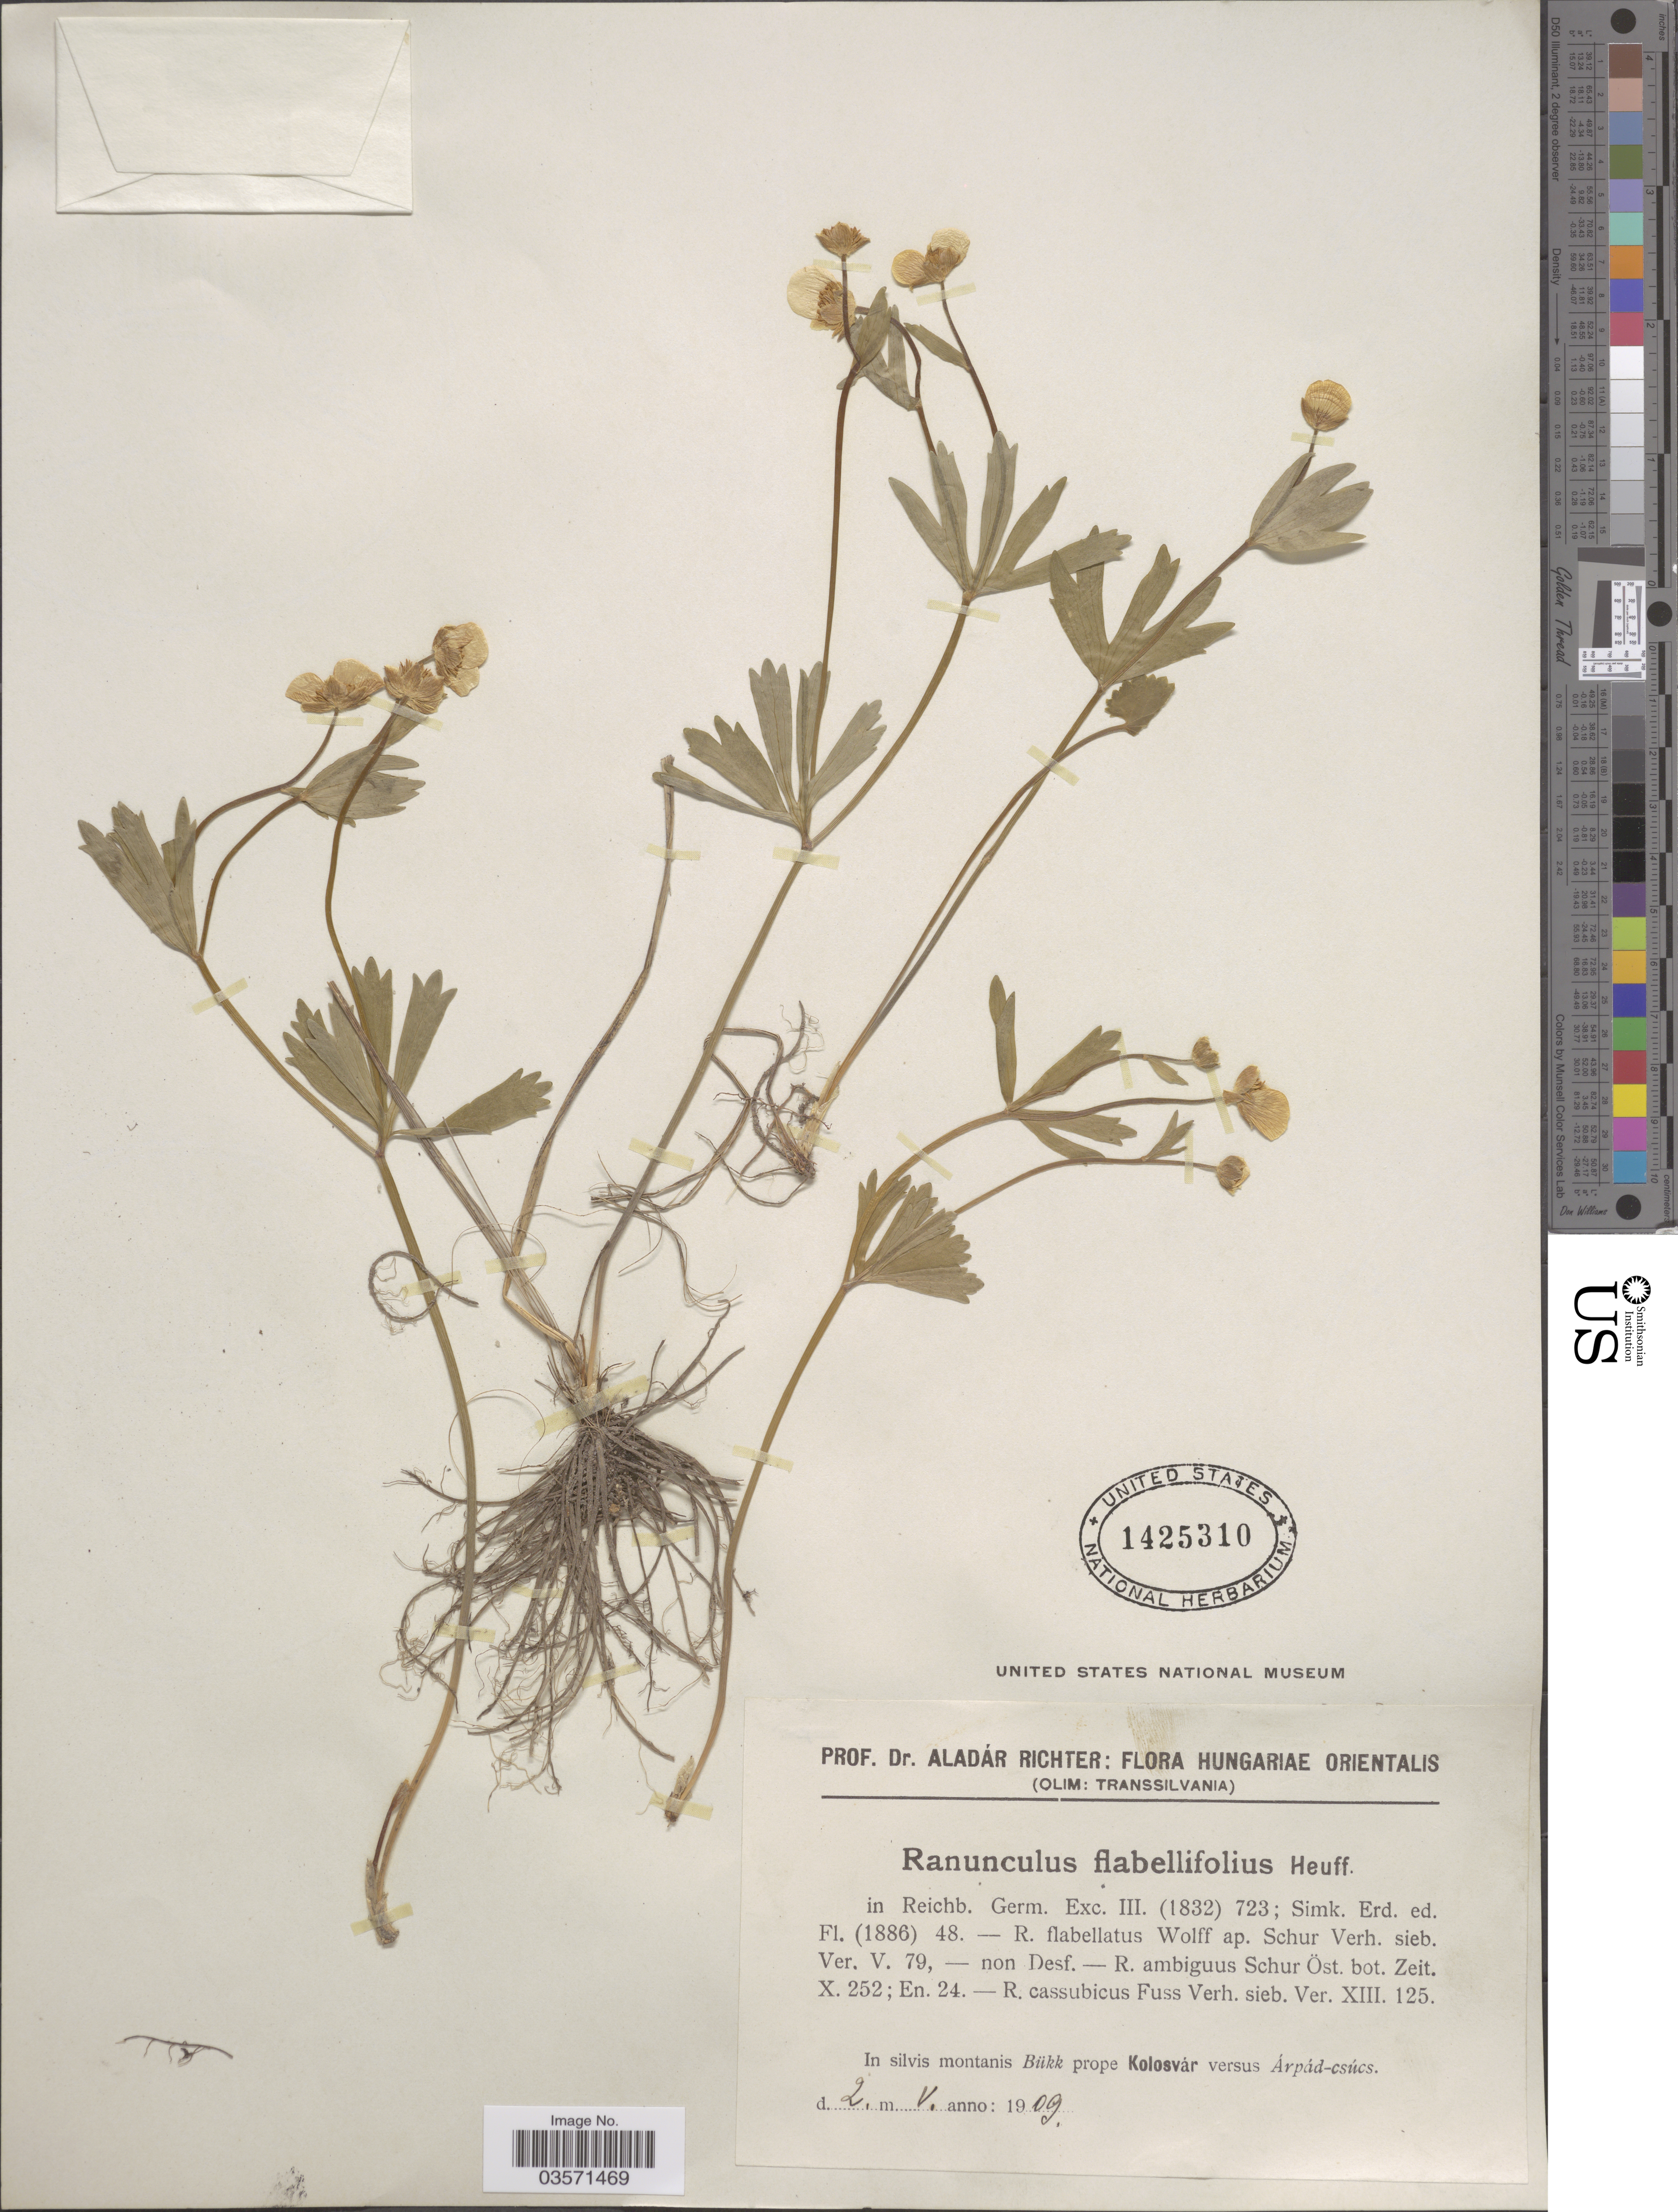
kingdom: Plantae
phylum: Tracheophyta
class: Magnoliopsida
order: Ranunculales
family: Ranunculaceae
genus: Ranunculus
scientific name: Ranunculus flabellaris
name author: Raf.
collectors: A. Richter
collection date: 1909-05-02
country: Romania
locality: Hungariae Orientalis (Olim: Transsilvania). In silvis montanis Bükk prope Kolosvár versus Árpád-csúcs.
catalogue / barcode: US 1425310